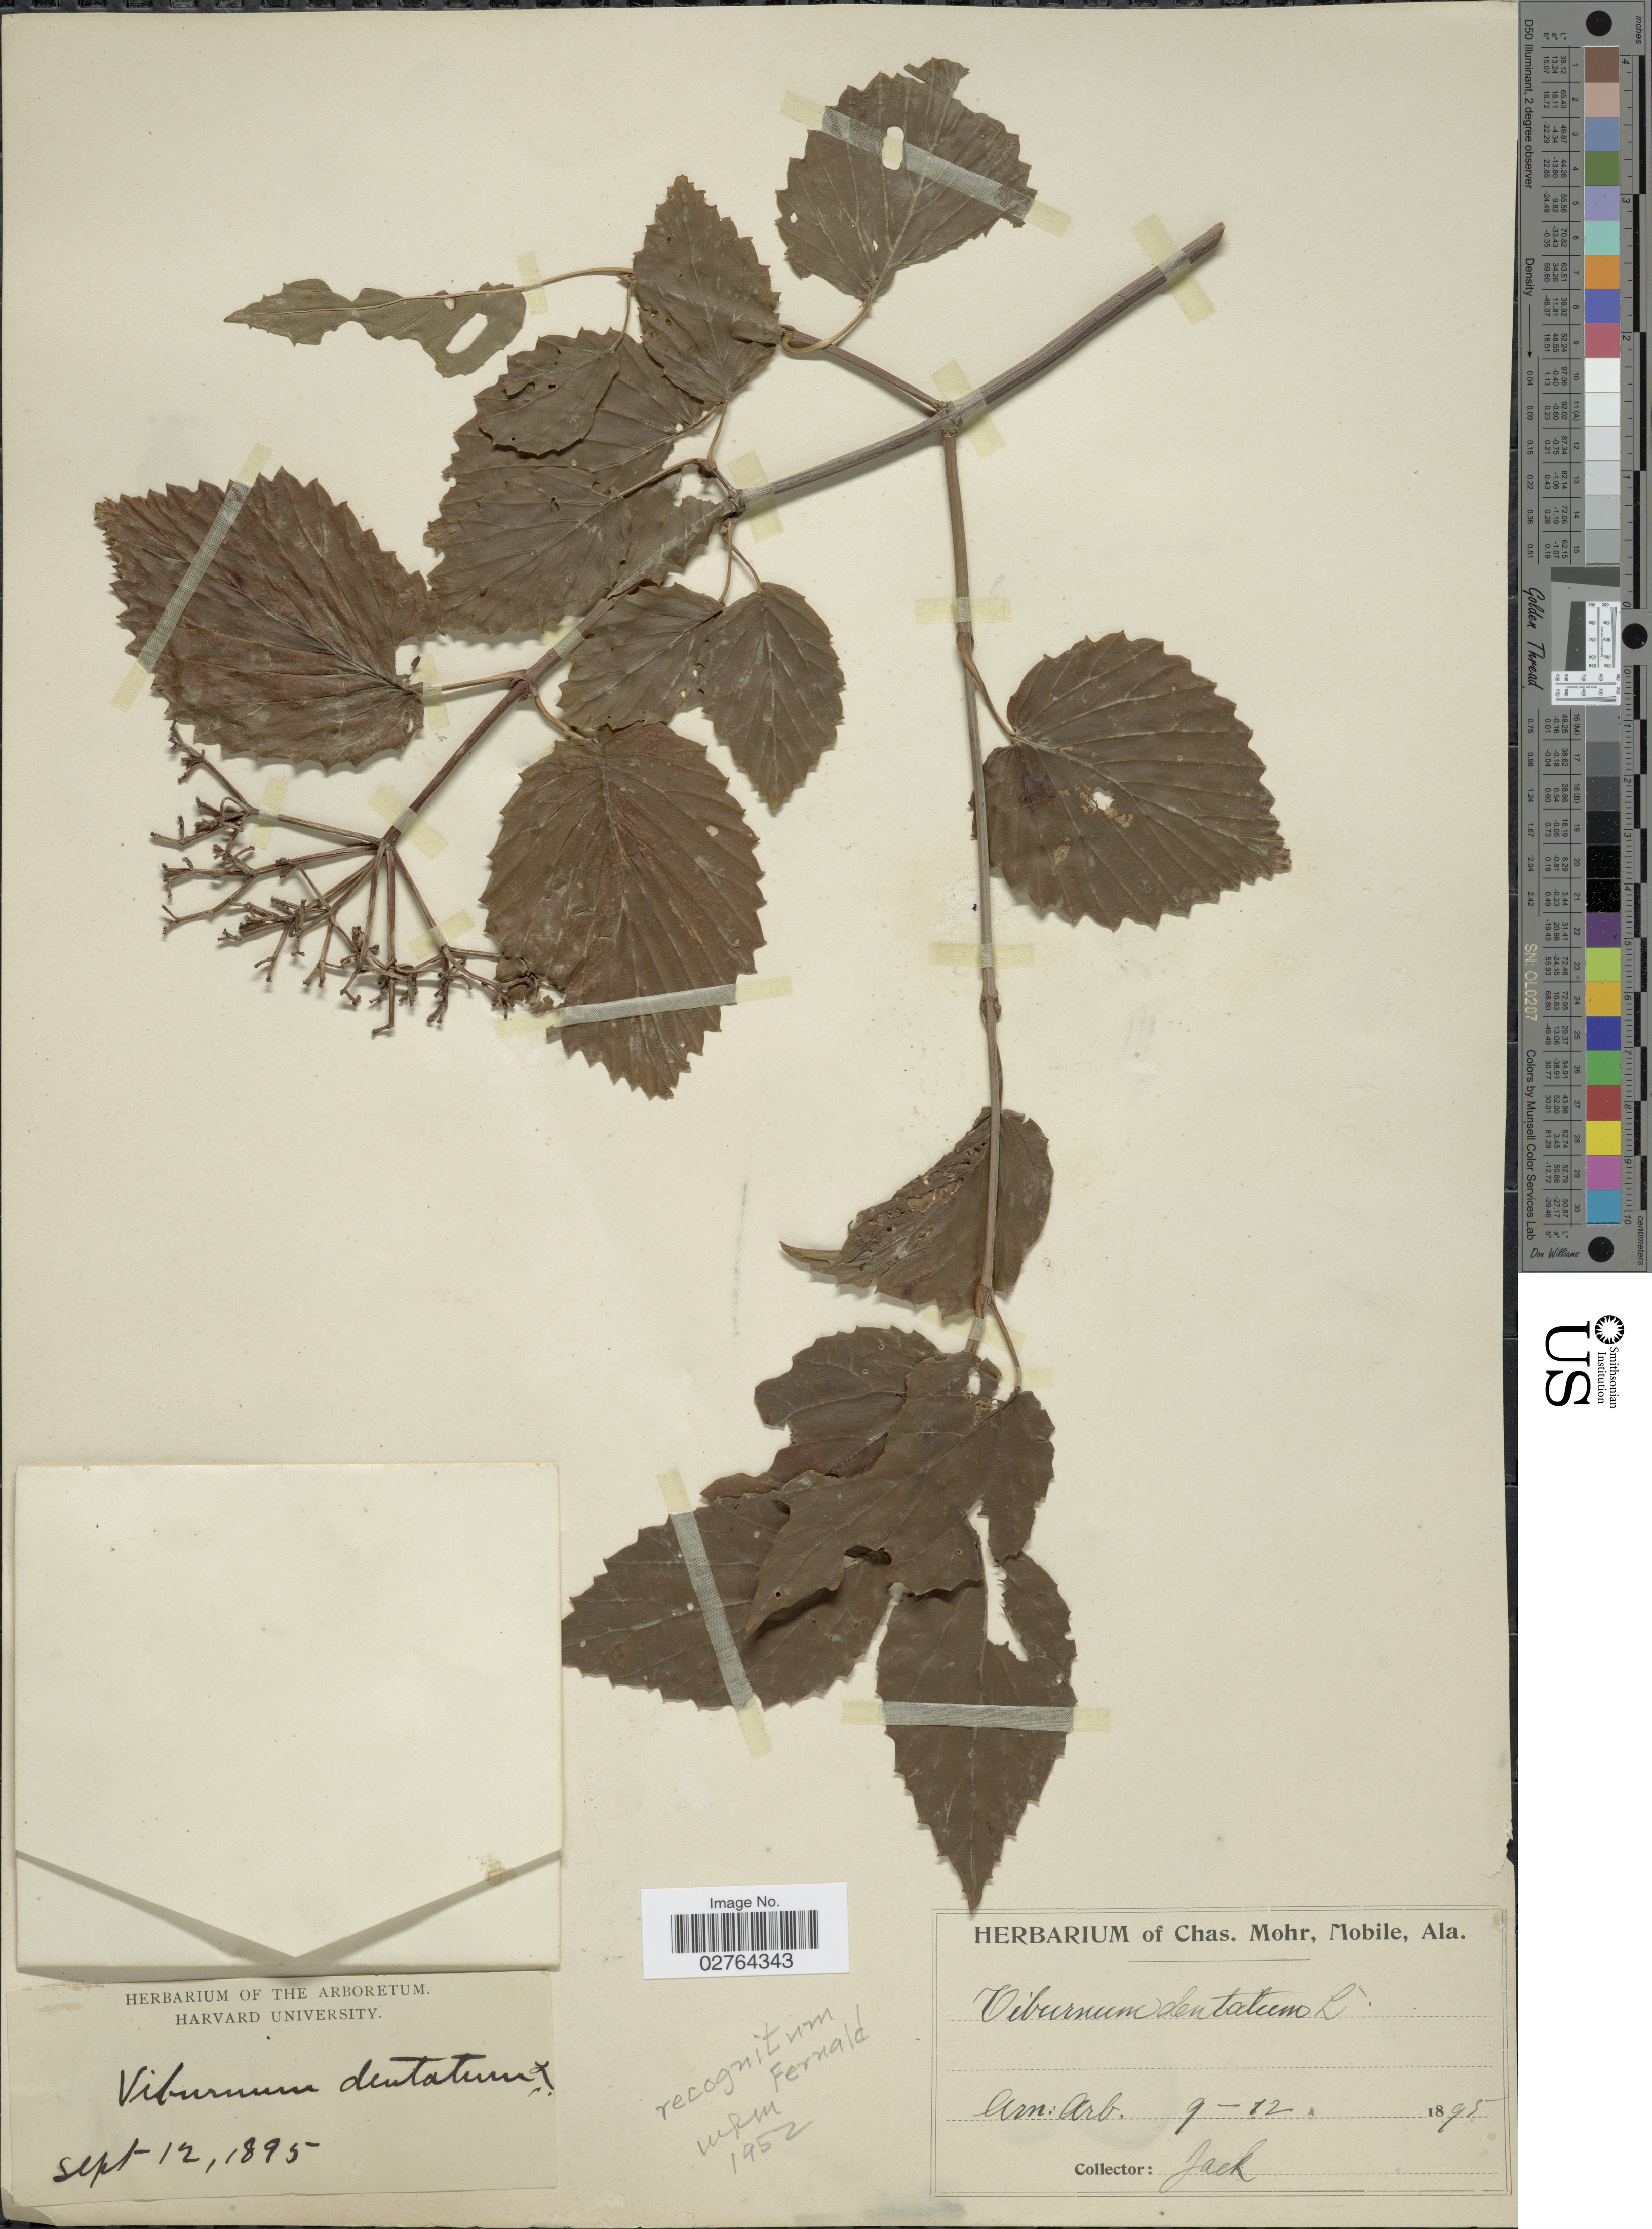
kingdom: Plantae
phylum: Tracheophyta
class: Magnoliopsida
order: Dipsacales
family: Viburnaceae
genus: Viburnum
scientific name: Viburnum recognitum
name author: Fernald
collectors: Jack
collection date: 1895-09-12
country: United States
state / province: Alabama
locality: Arn. Arb.